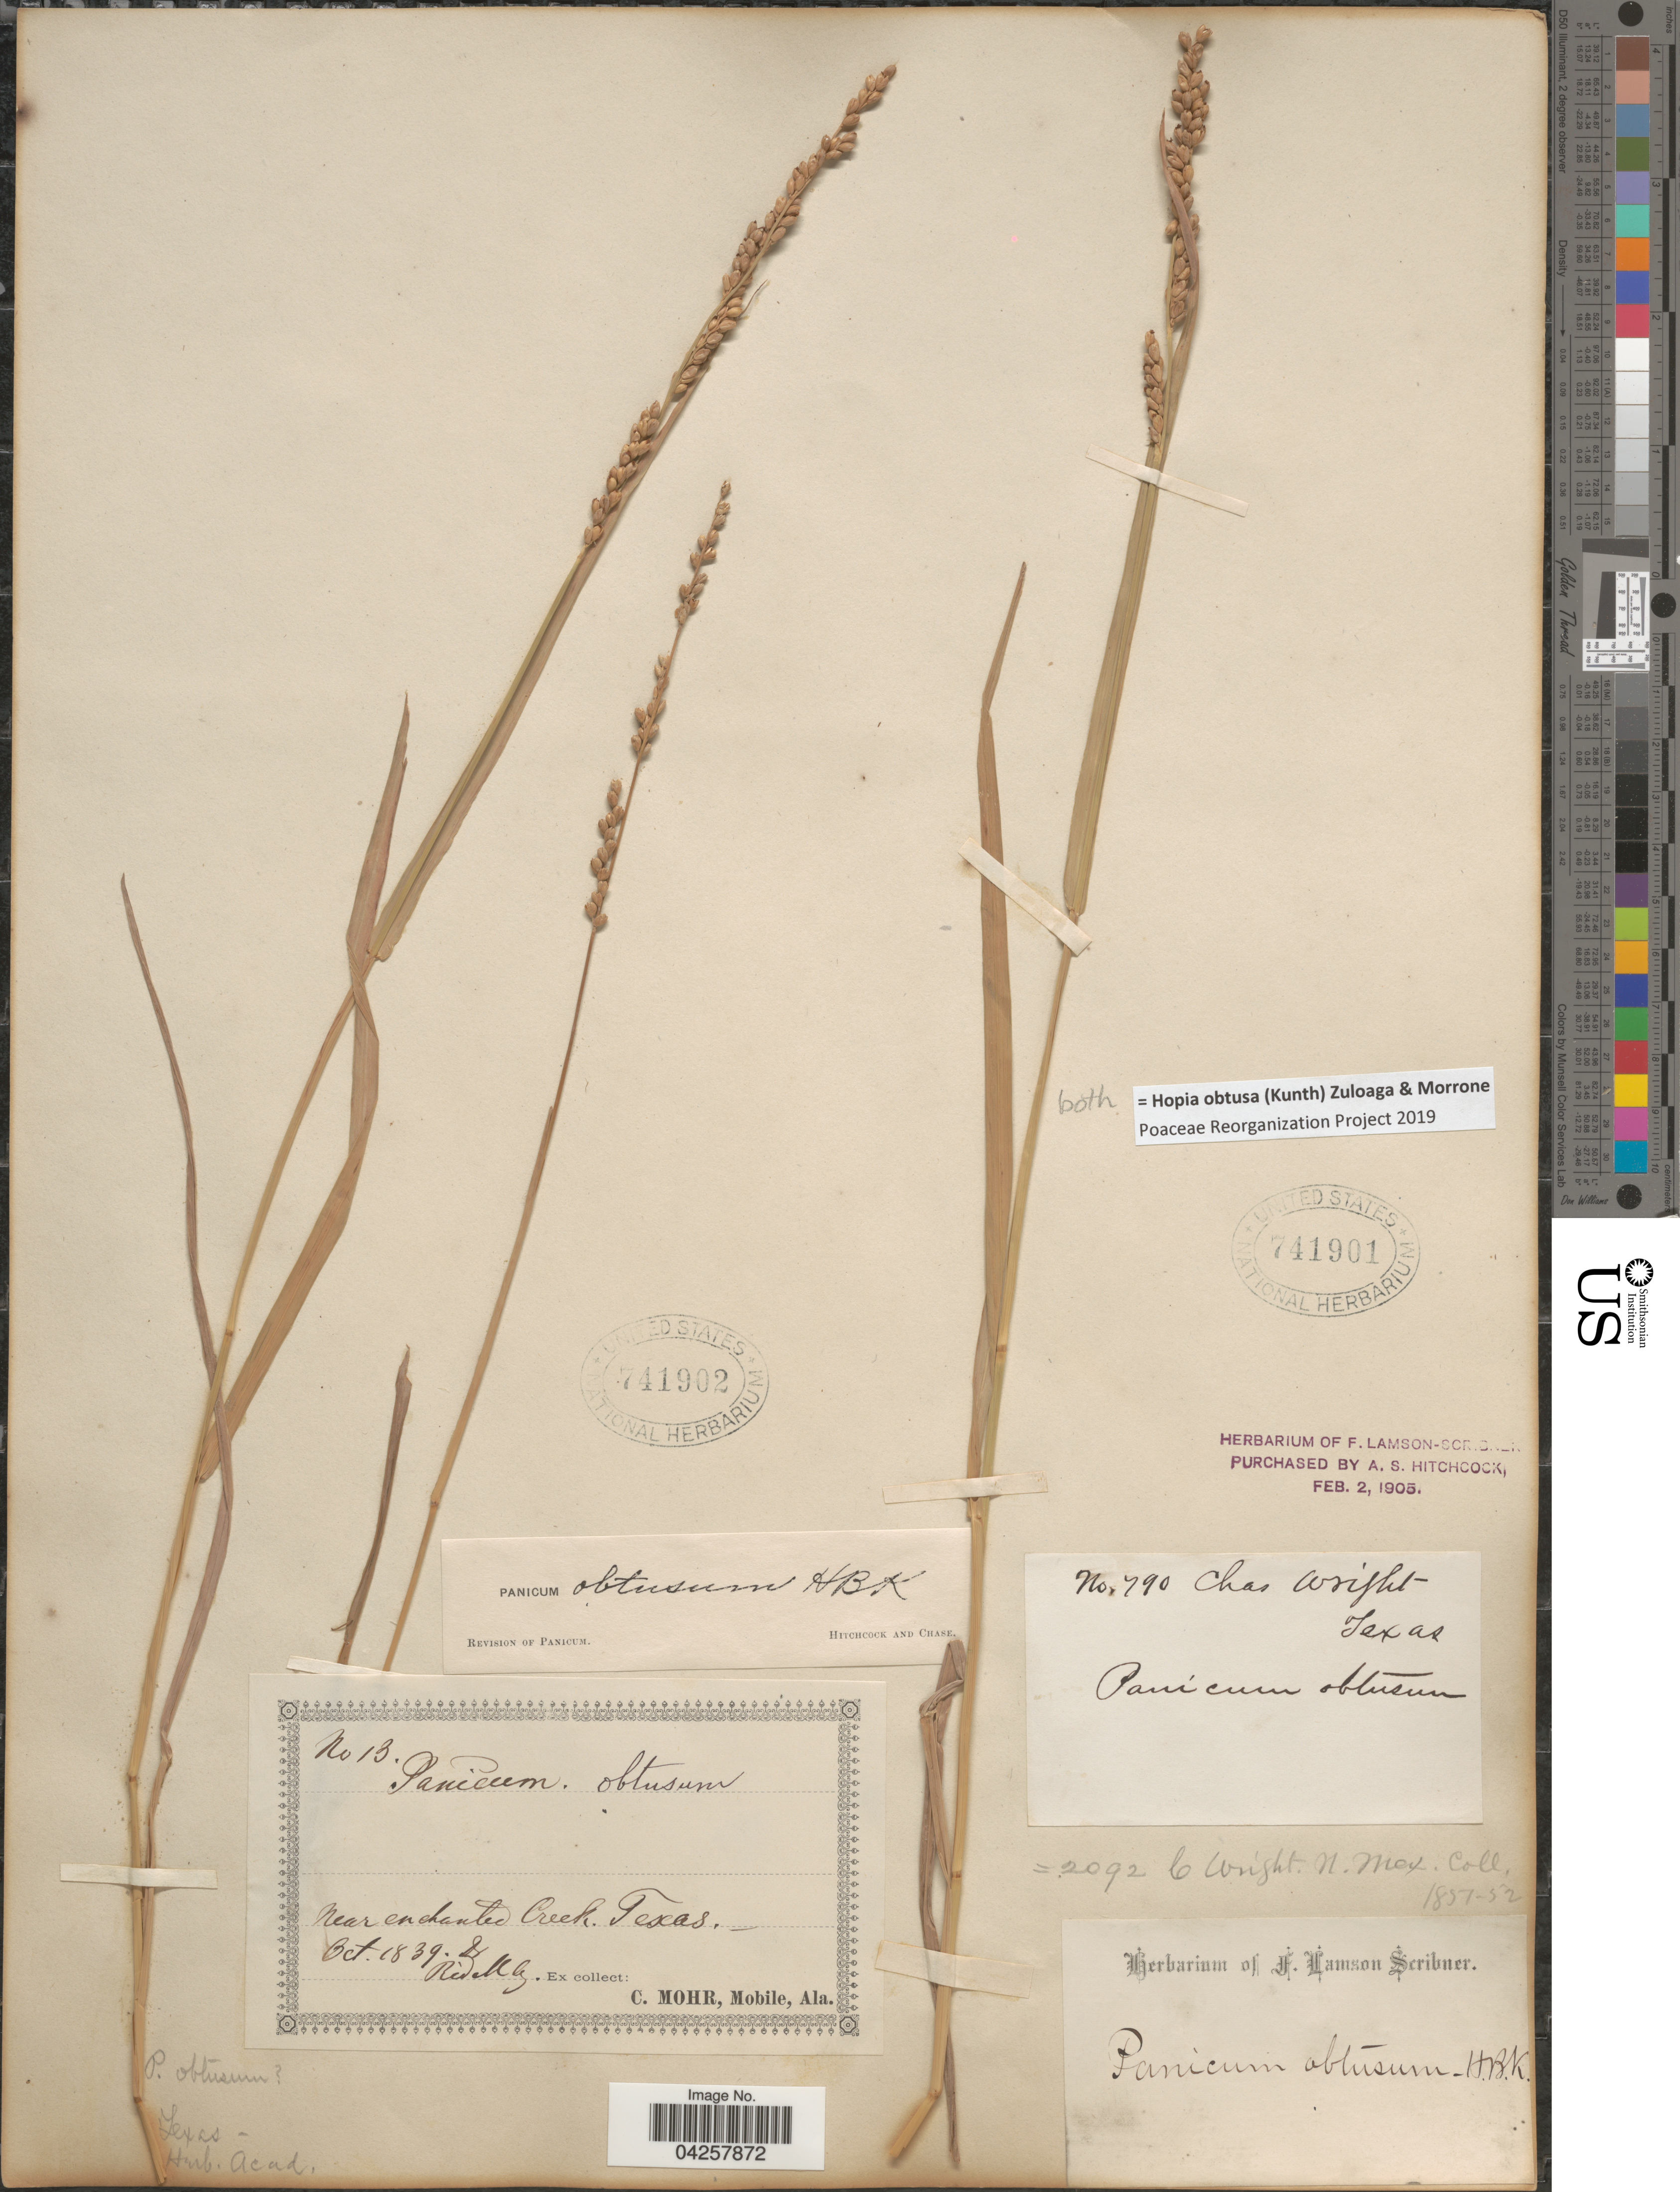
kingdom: Plantae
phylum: Tracheophyta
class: Liliopsida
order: Poales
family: Poaceae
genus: Hopia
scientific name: Hopia obtusa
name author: (Kunth) Zuloaga & Morrone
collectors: Ridell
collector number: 13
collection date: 1839-10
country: United States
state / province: Texas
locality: Near enchanted Creek.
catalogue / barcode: US 741902